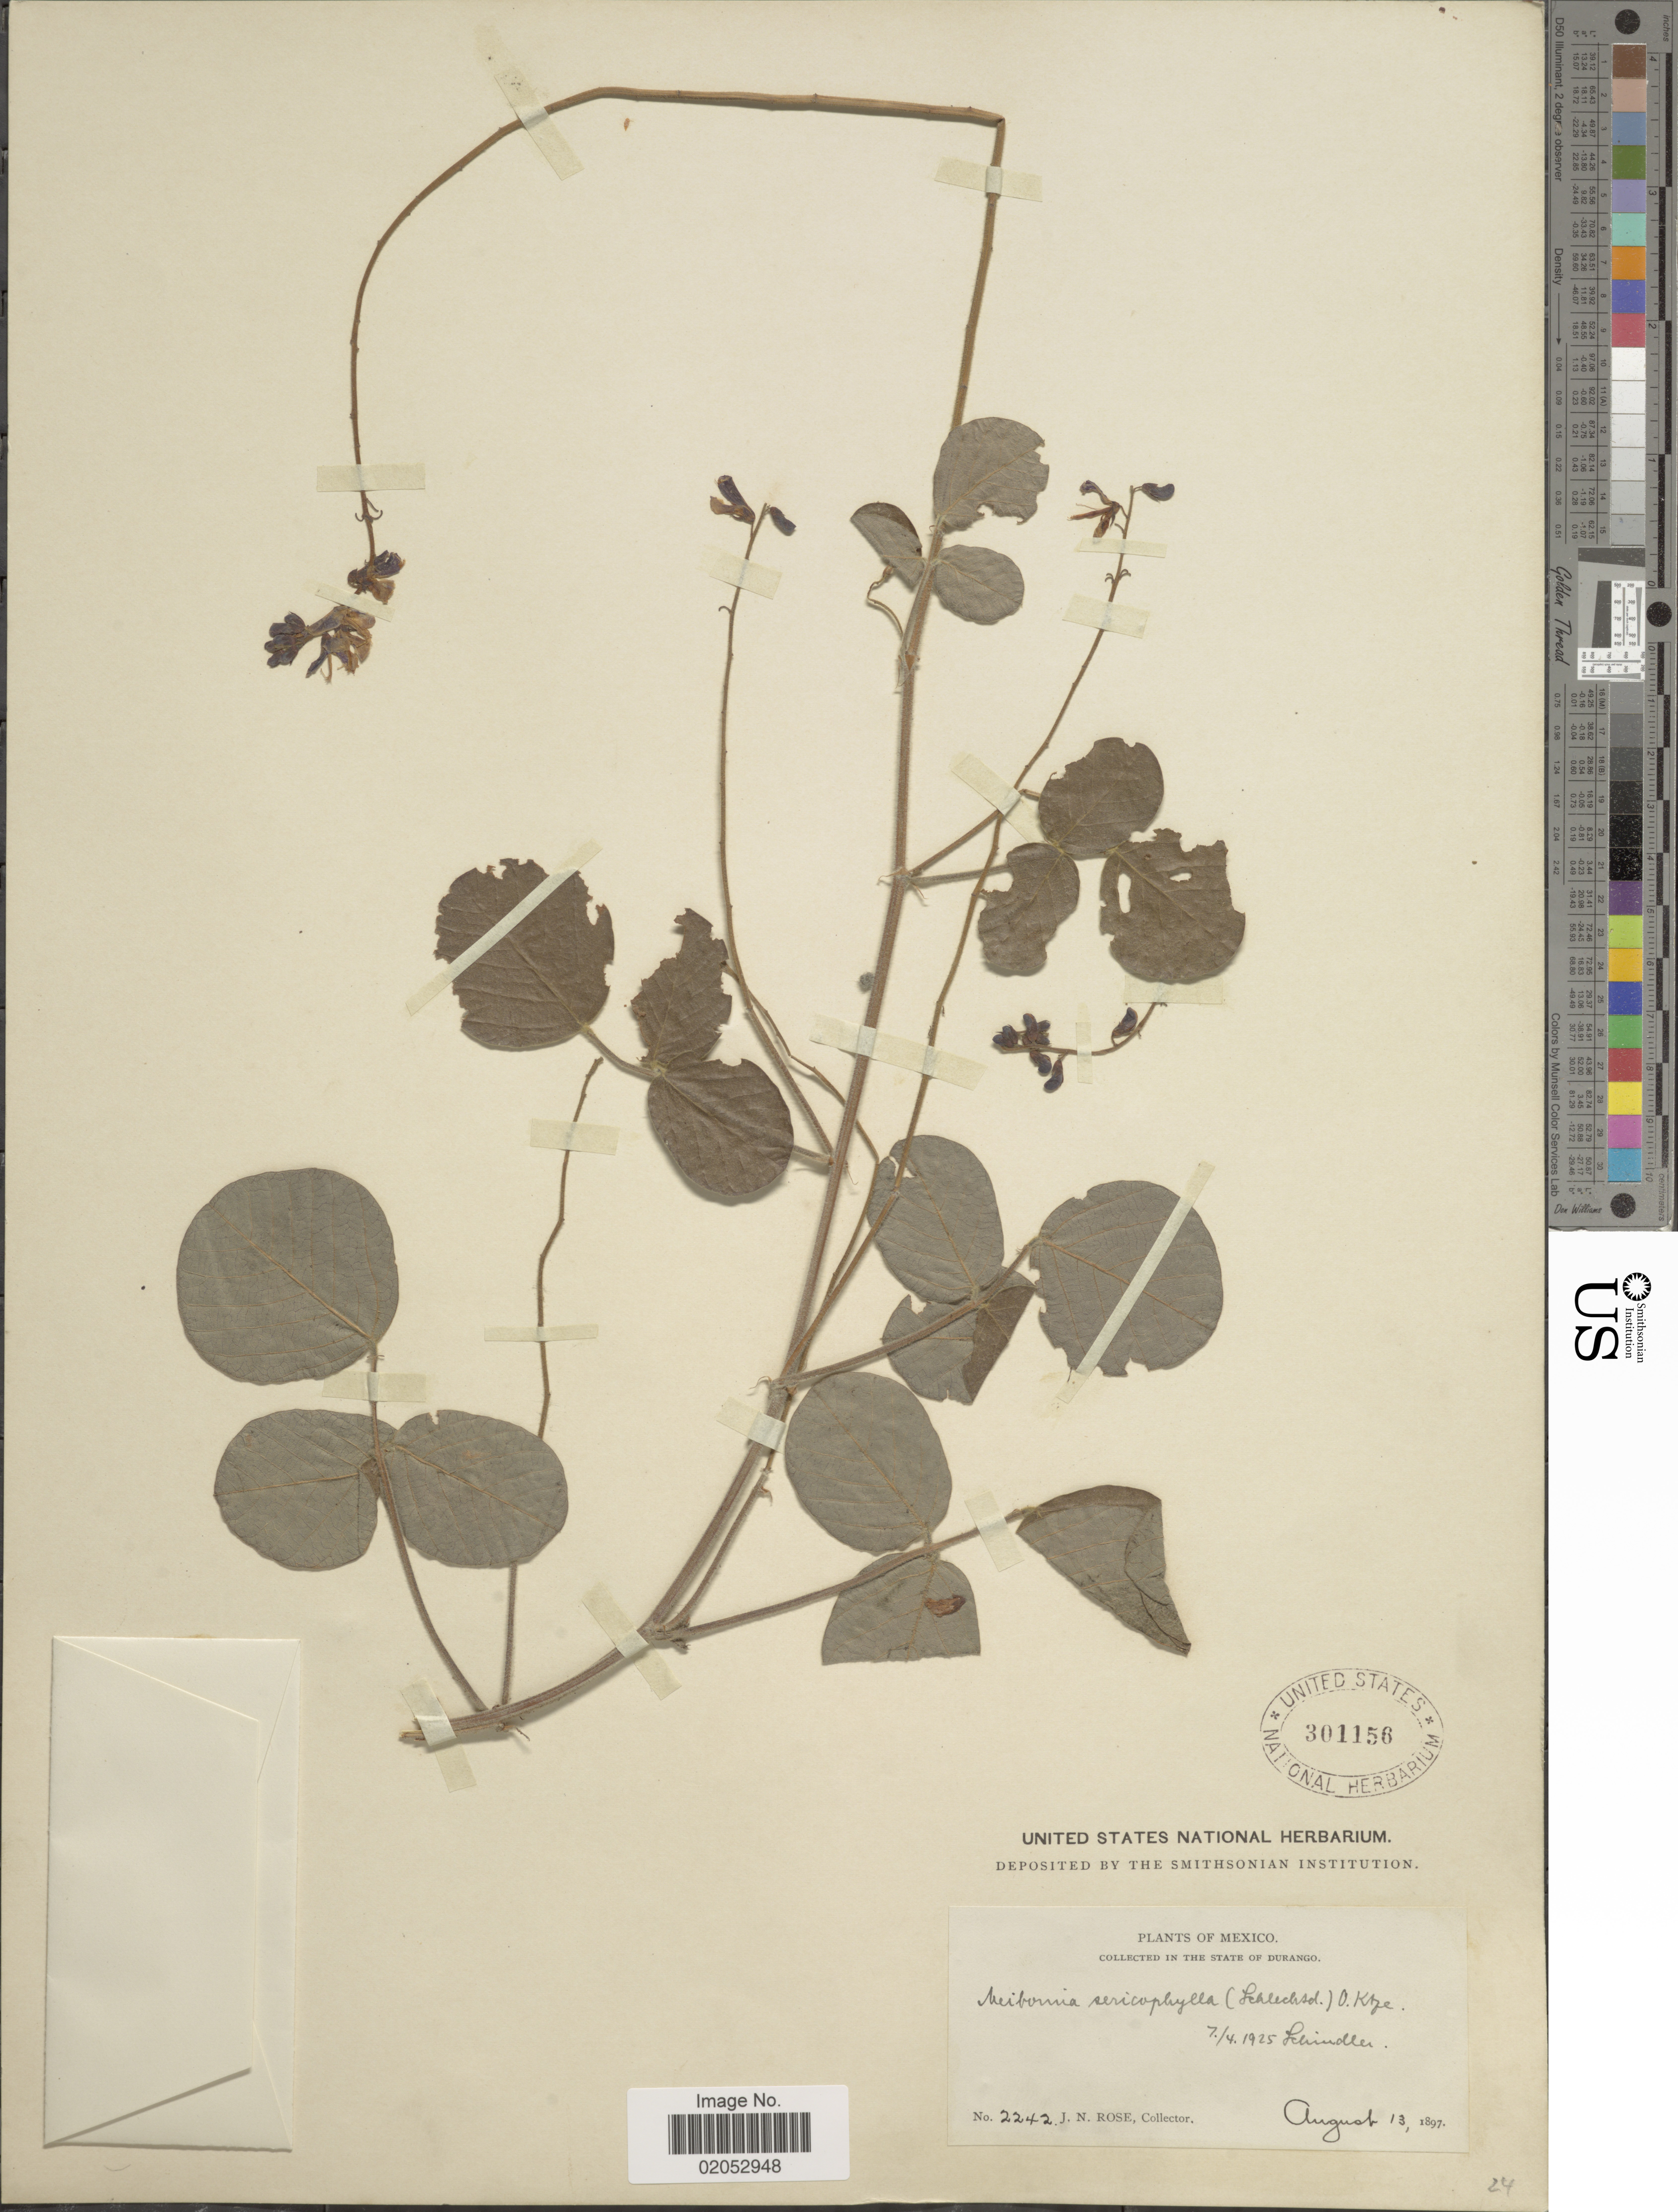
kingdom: Plantae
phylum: Tracheophyta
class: Magnoliopsida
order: Fabales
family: Fabaceae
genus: Desmodium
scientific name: Desmodium sericophyllum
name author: Schltdl.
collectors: J. N. Rose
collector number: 2242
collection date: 1897-08-13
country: Mexico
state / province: Durango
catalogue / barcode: US 301156